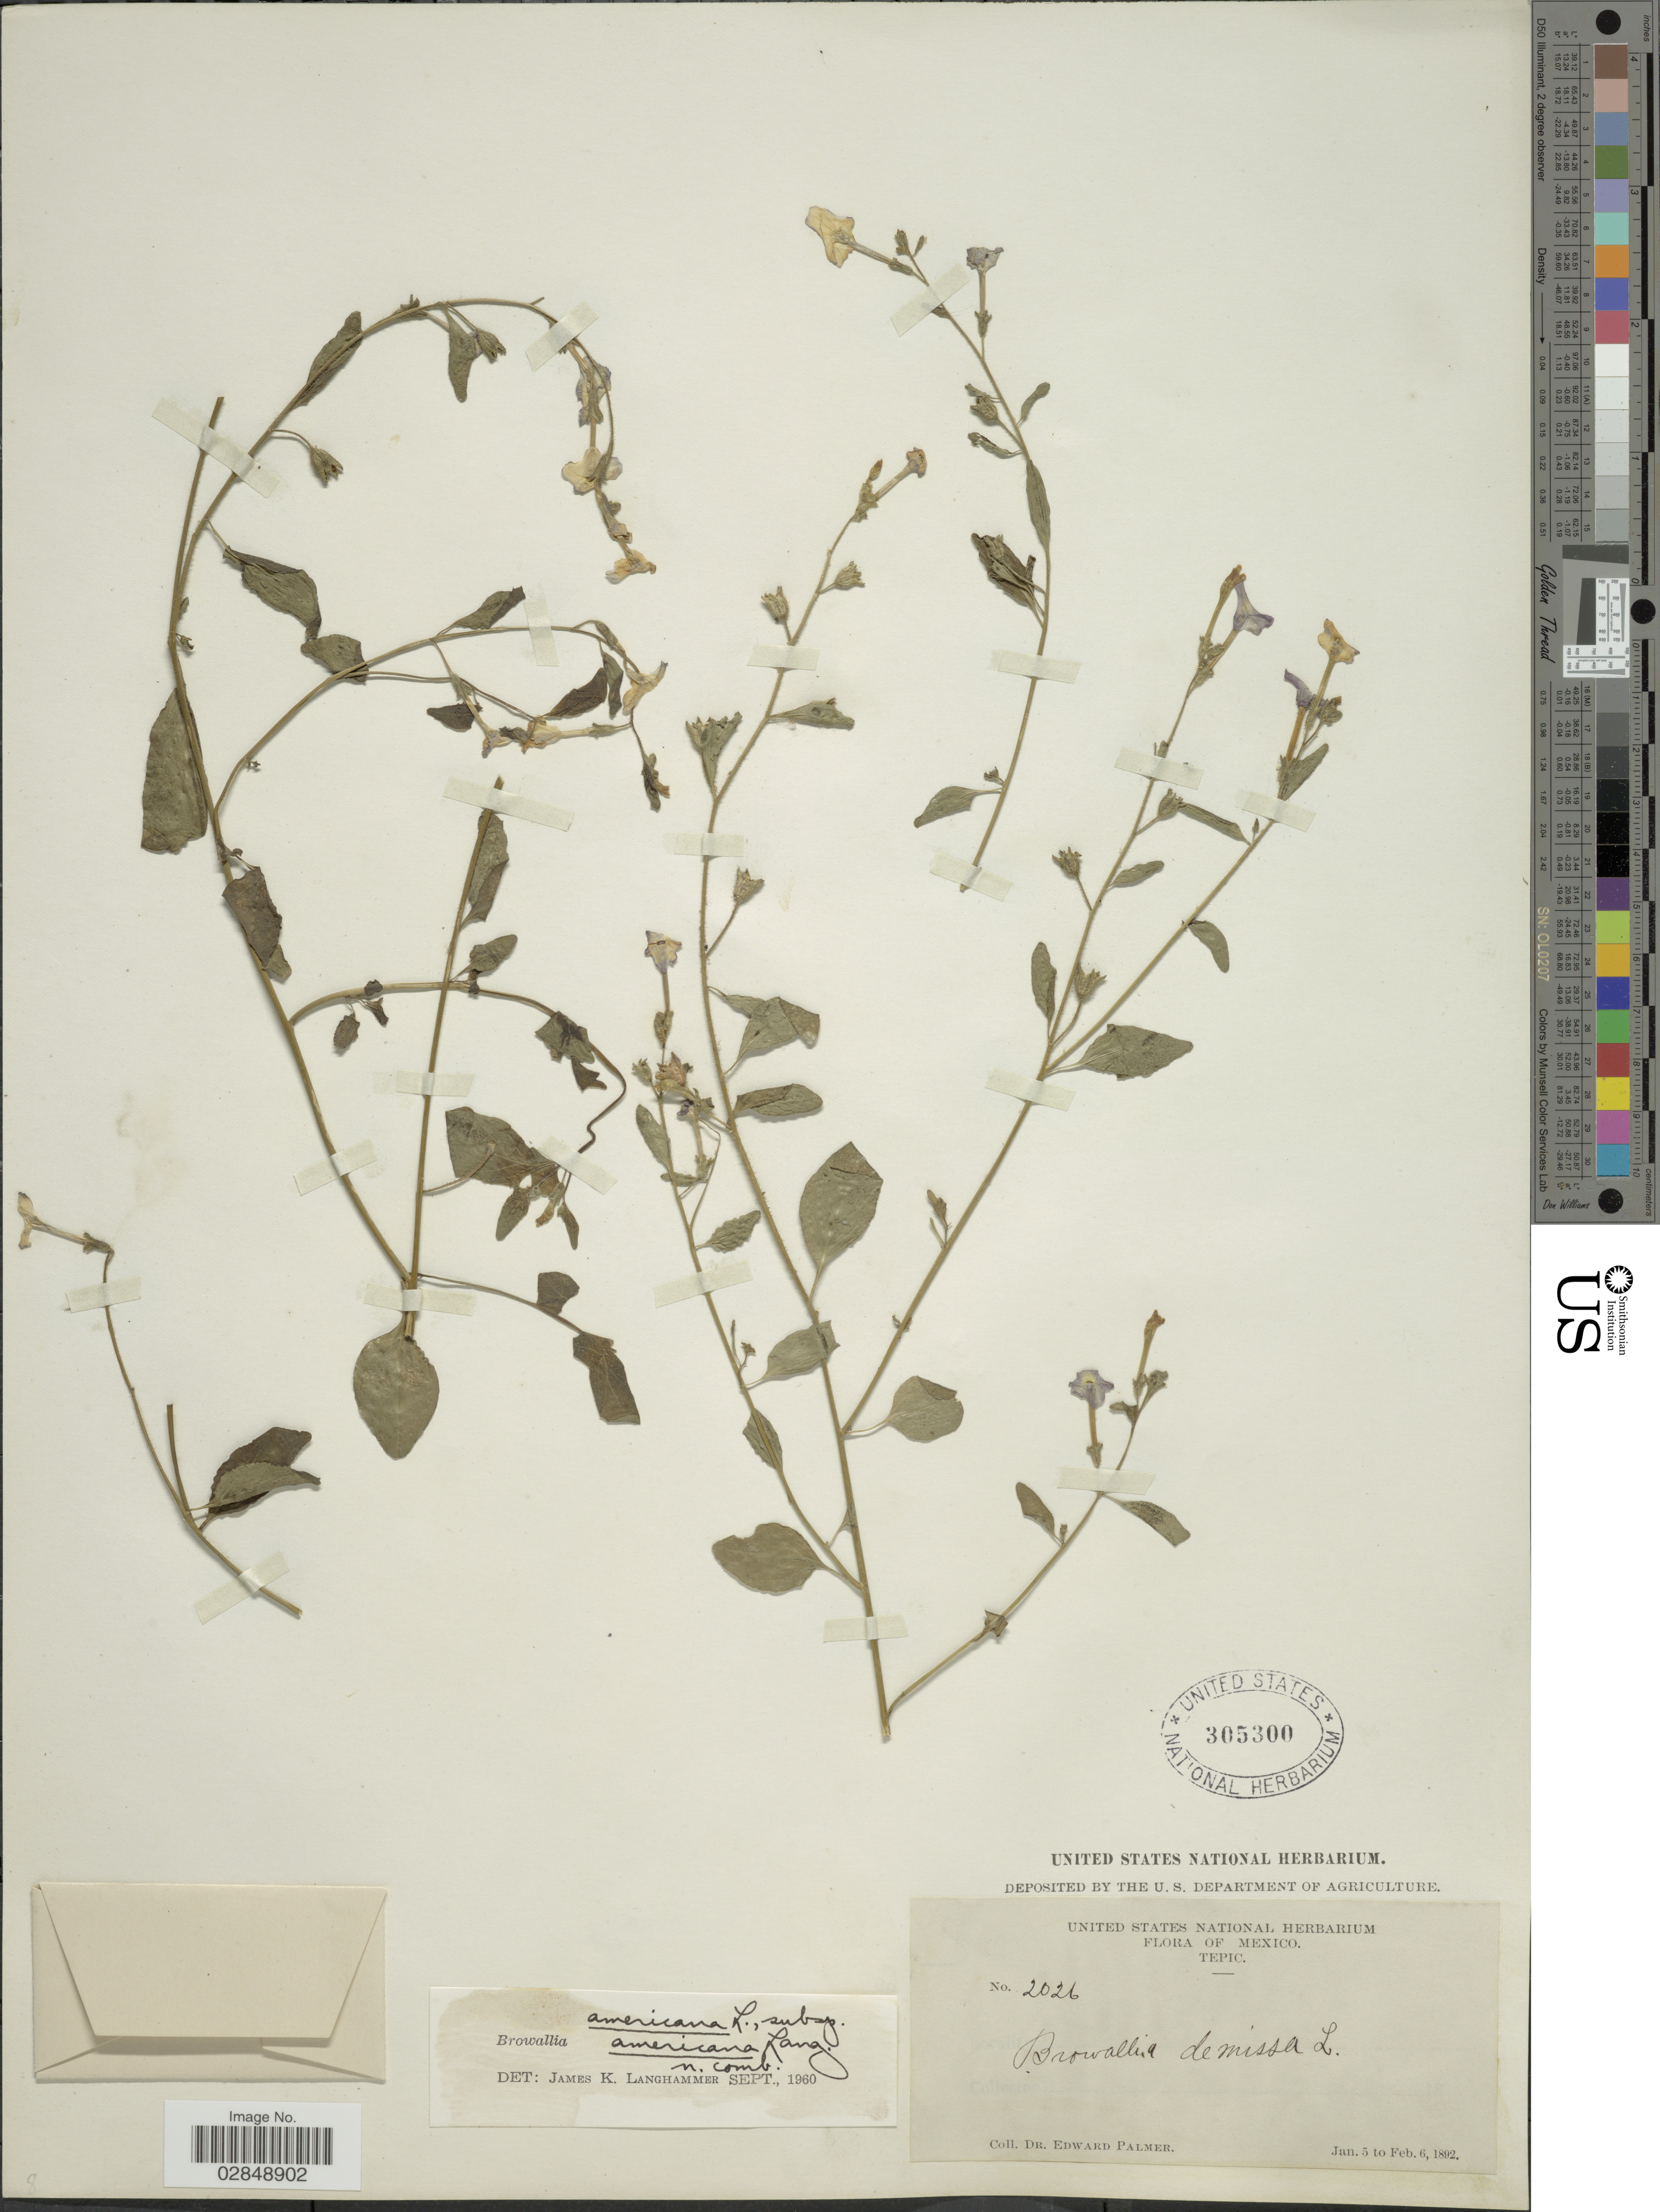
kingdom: Plantae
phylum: Tracheophyta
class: Magnoliopsida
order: Solanales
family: Solanaceae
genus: Browallia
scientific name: Browallia americana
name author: L.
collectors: E. Palmer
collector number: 2026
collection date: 1892-01-05/1892-02-06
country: Mexico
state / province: Nayarit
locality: Tepic.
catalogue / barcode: US 305300